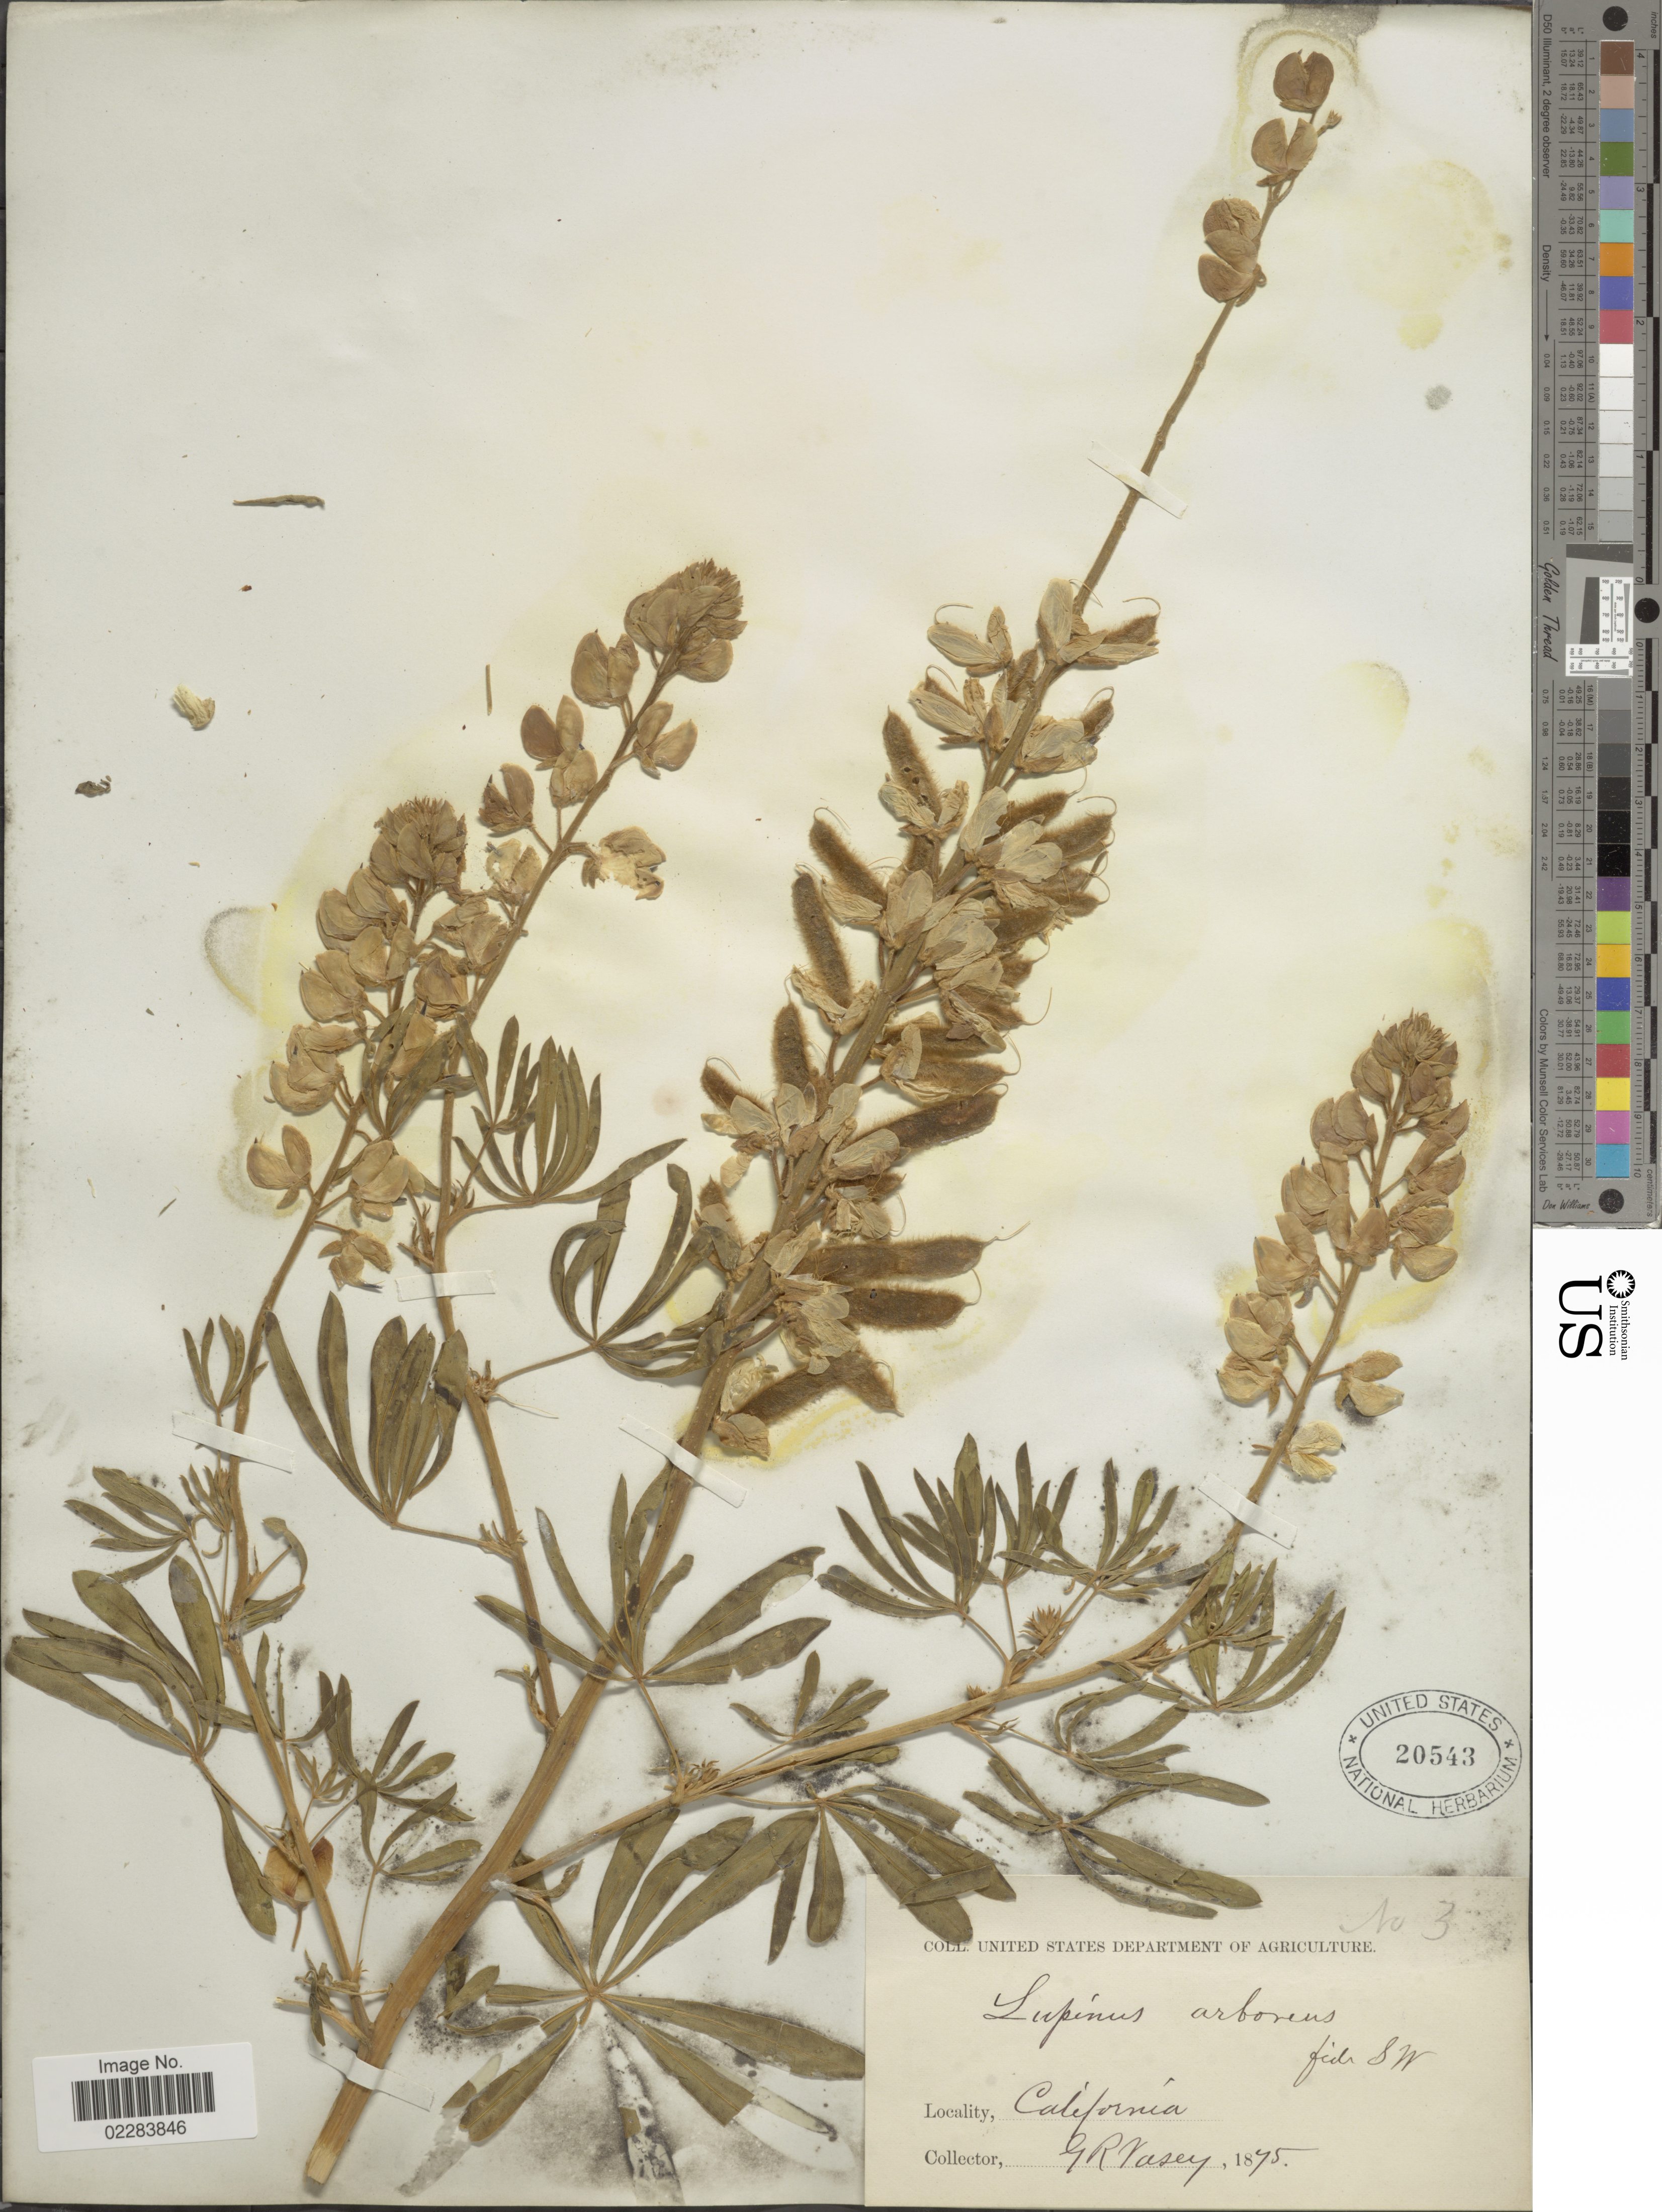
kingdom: Plantae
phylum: Tracheophyta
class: Magnoliopsida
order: Fabales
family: Fabaceae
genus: Lupinus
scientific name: Lupinus arboreus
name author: Sims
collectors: G. R. Vasey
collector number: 3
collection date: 1875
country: United States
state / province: California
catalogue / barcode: US 20543